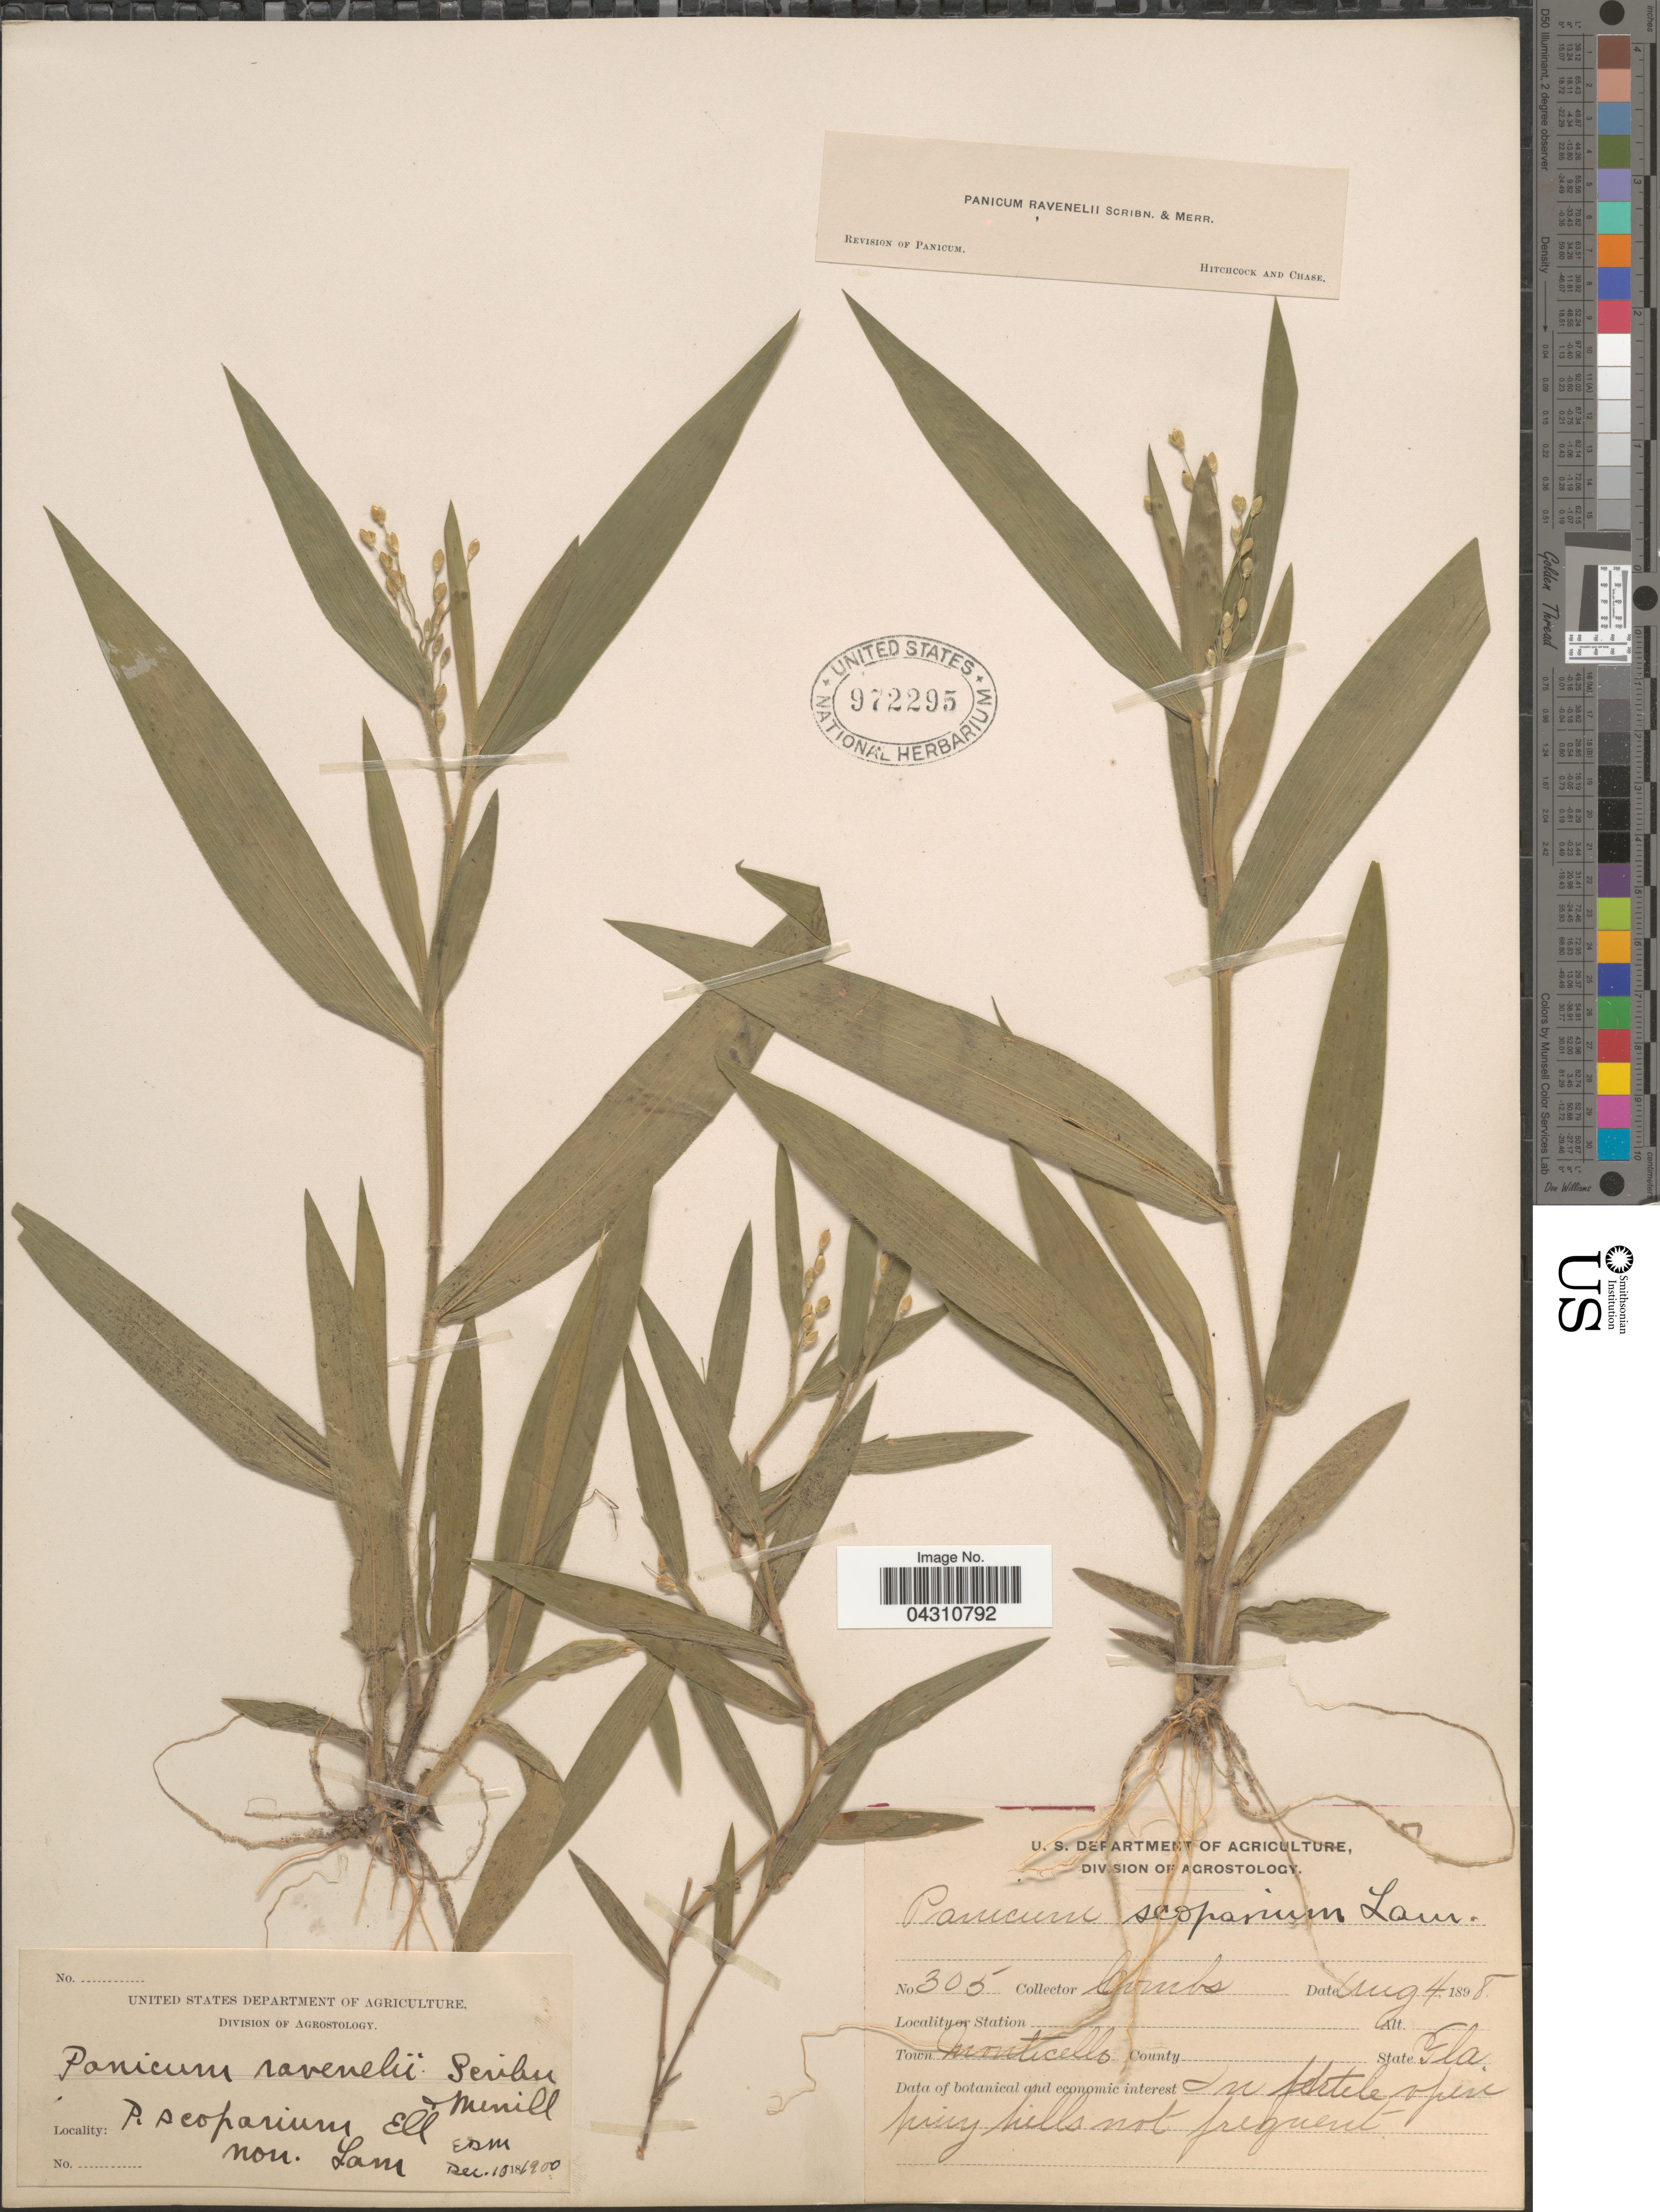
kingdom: Plantae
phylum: Tracheophyta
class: Liliopsida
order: Poales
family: Poaceae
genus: Dichanthelium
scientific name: Dichanthelium ravenelii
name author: (Scribn. & Merr.) Gould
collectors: -. Combs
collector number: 305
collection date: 1898-08-04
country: United States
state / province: Florida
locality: Town Monticello. In fertile open piny hills.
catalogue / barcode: US 972295